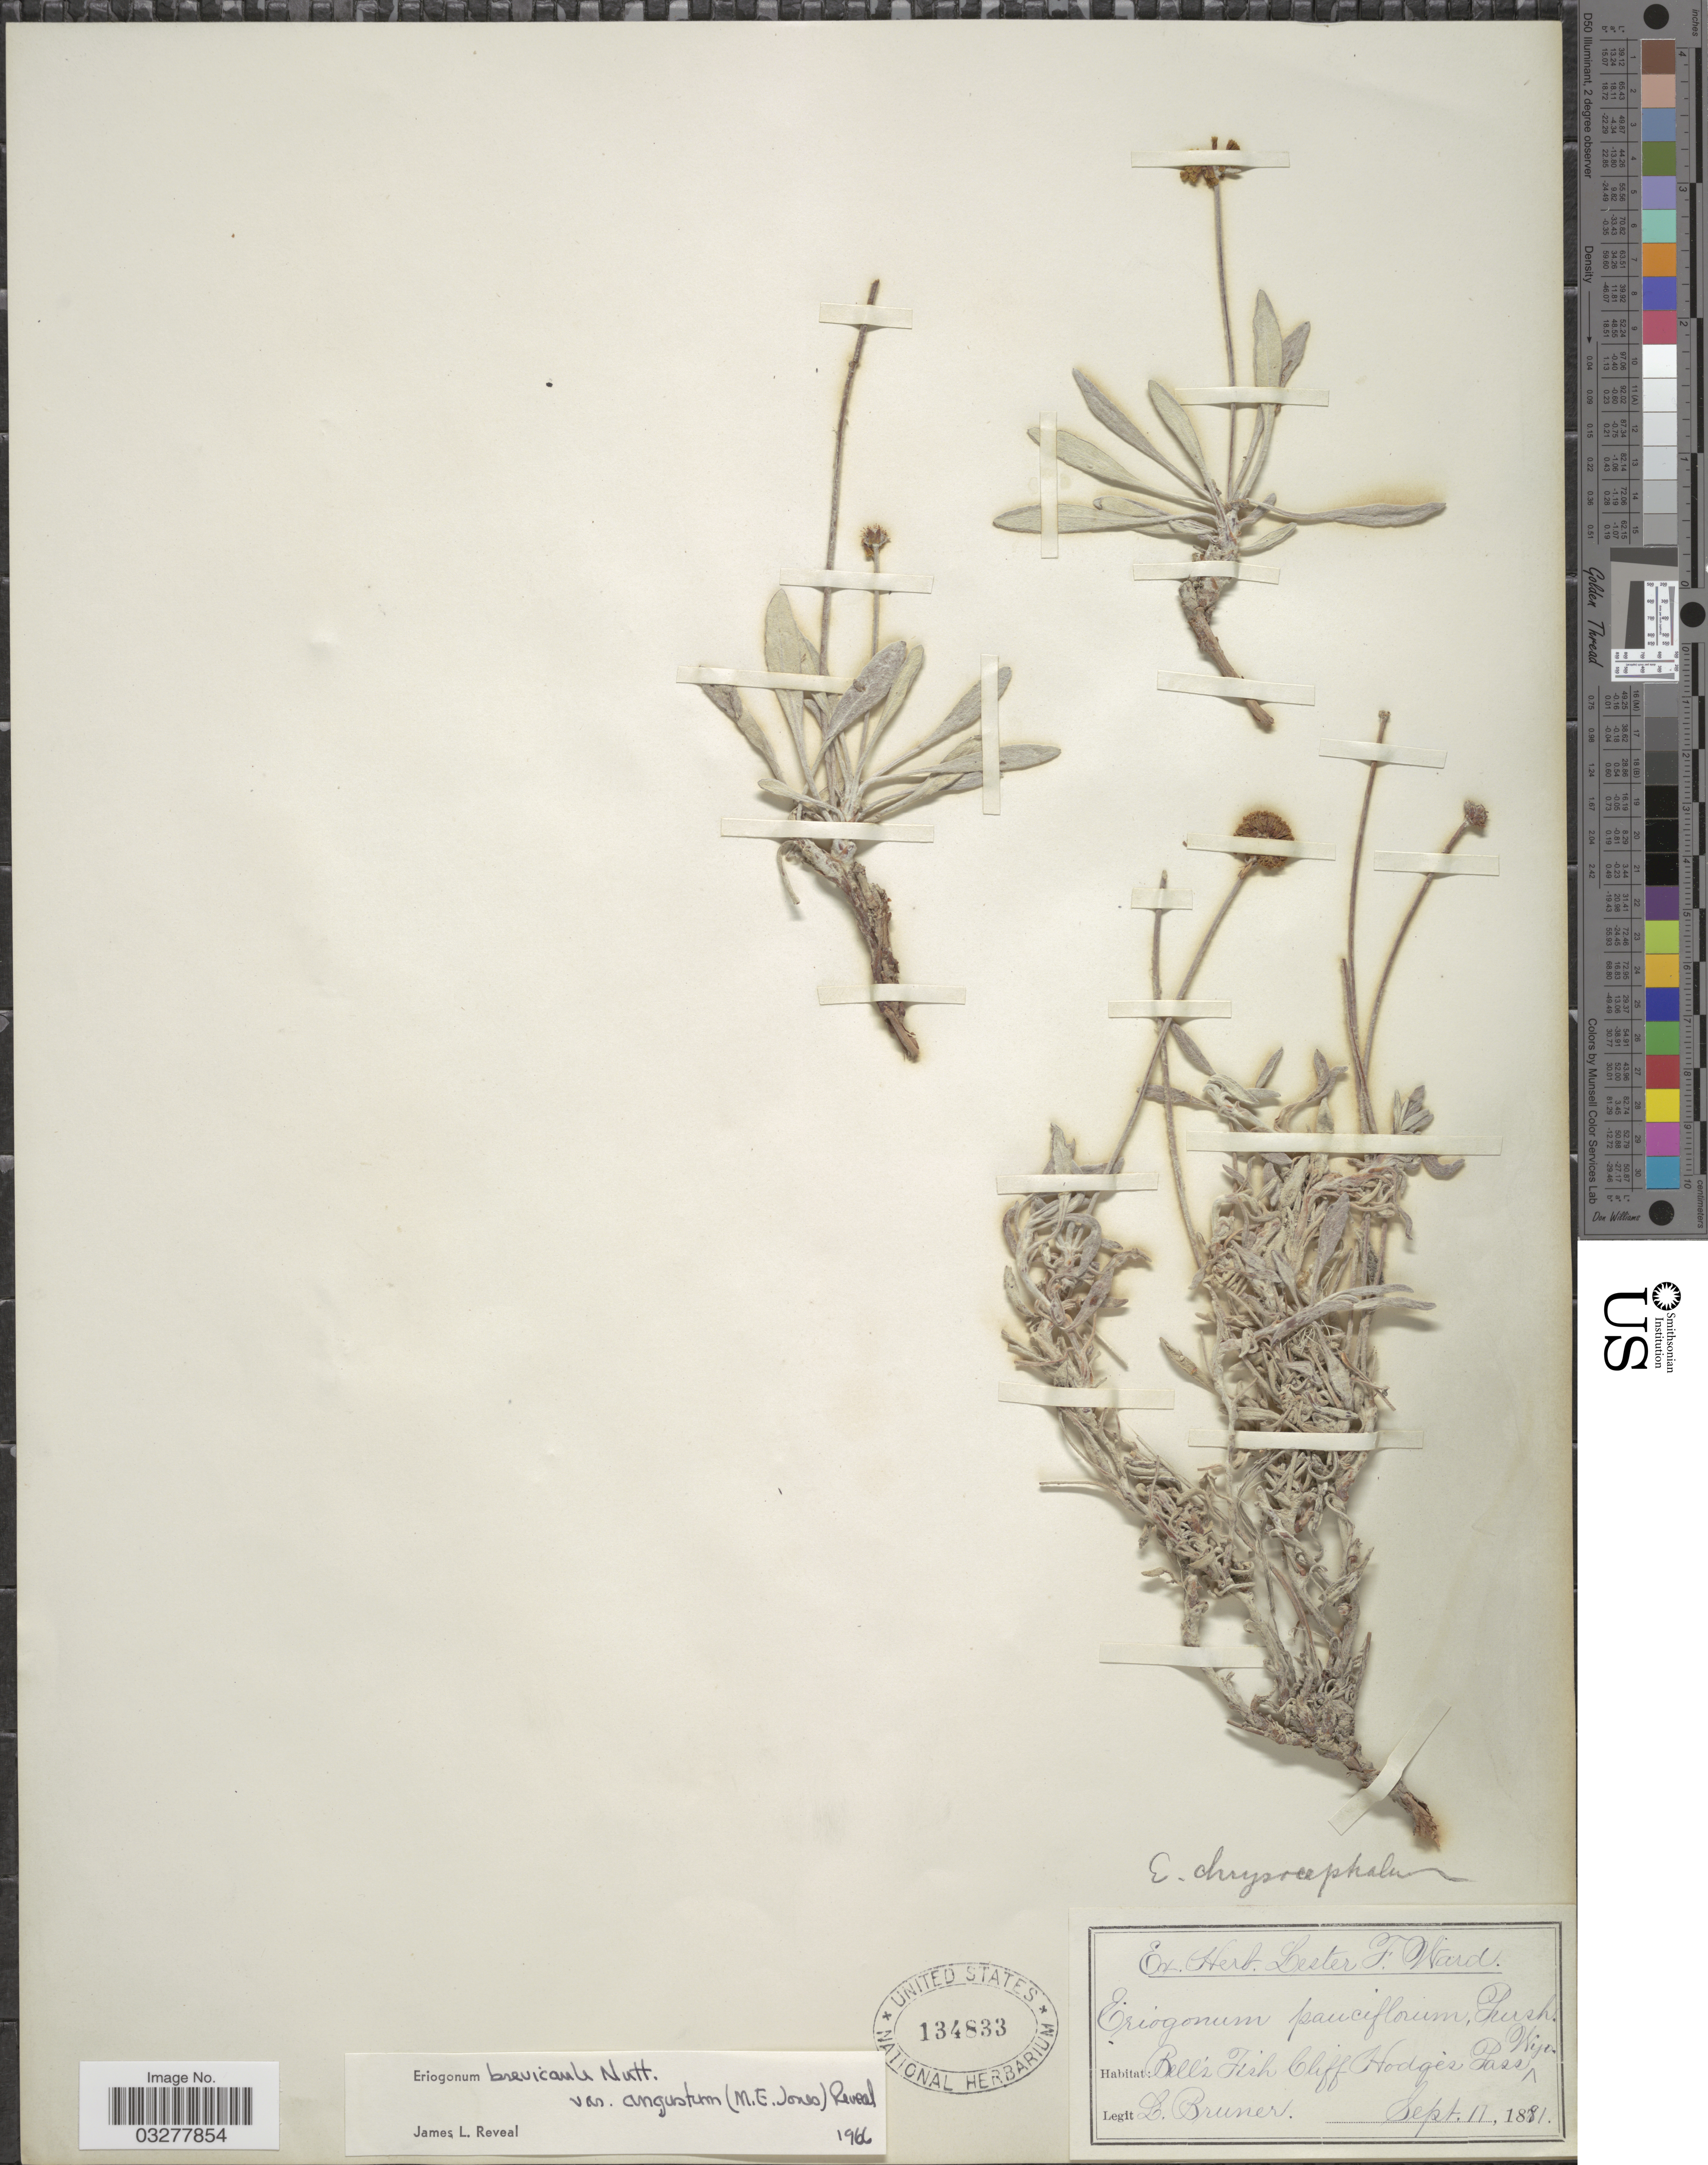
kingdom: Plantae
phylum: Tracheophyta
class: Magnoliopsida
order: Caryophyllales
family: Polygonaceae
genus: Eriogonum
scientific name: Eriogonum lagopus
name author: Rydb.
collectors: L. Bruner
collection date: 1881-09-11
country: United States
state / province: Wyoming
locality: Bell's Fish Cliff Hodge's Pass, Wyo.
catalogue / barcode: US 134833